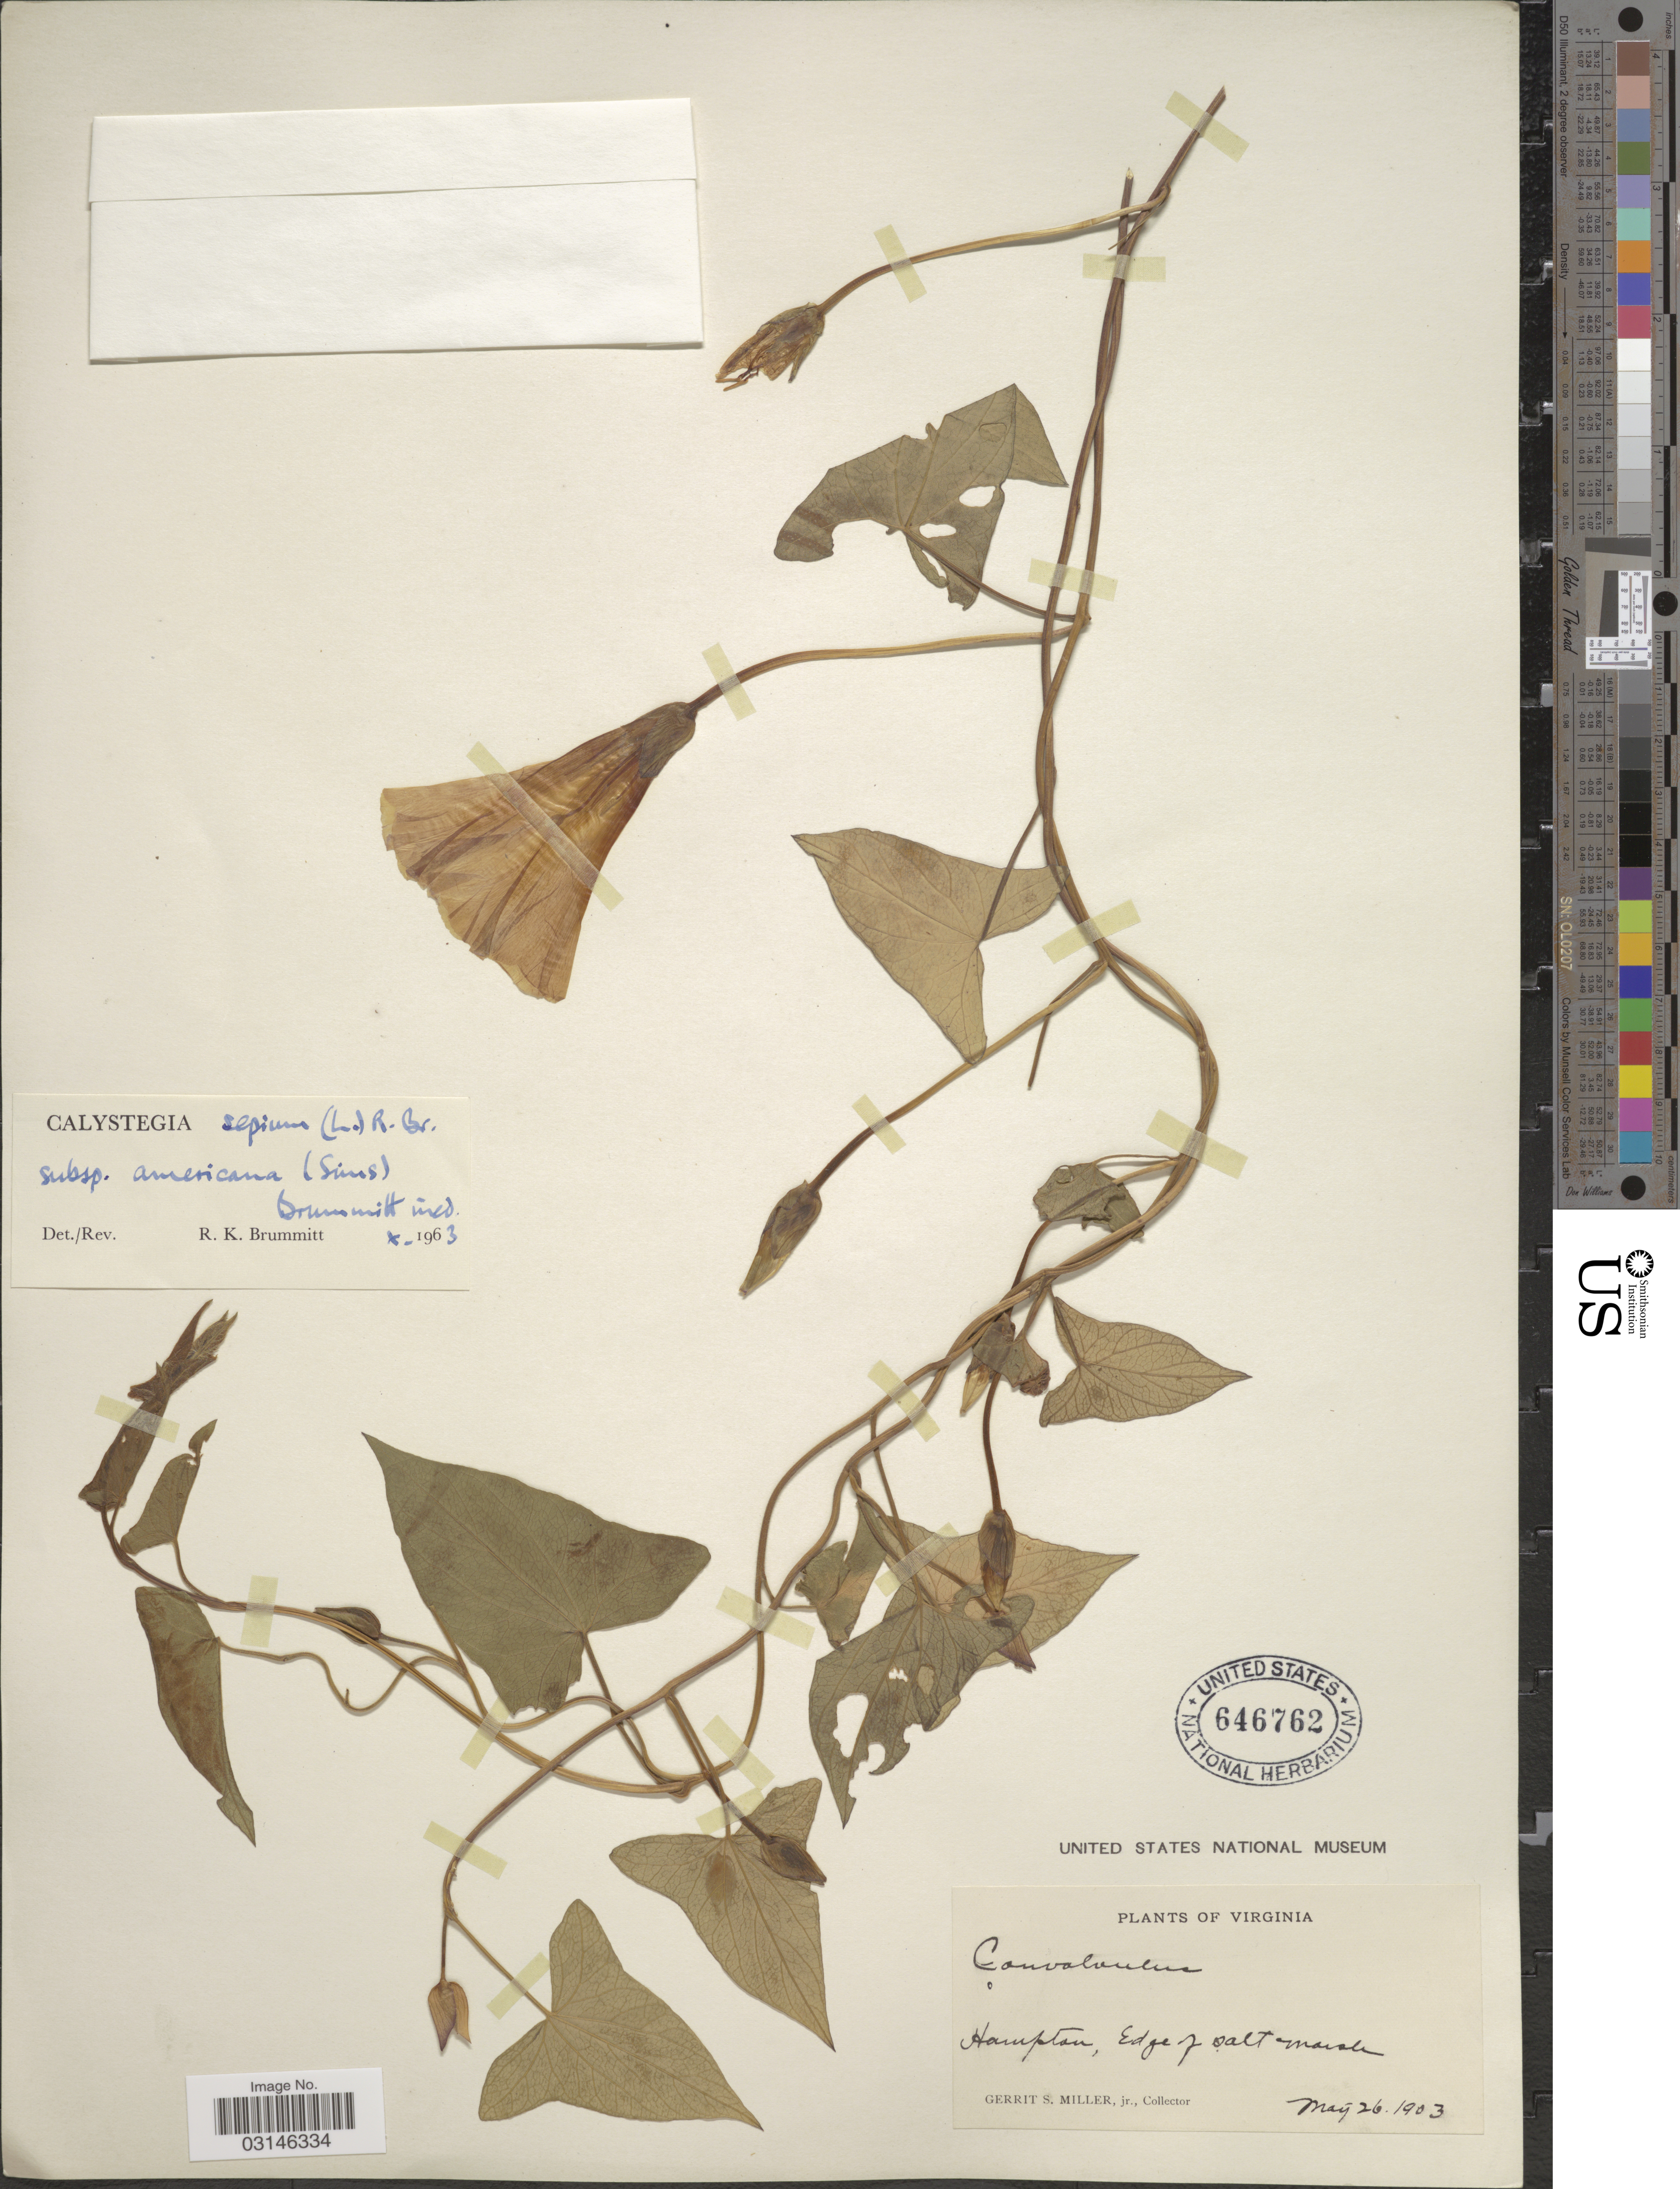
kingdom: Plantae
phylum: Tracheophyta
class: Magnoliopsida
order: Solanales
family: Convolvulaceae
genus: Calystegia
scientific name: Calystegia sepium subsp. americana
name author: (Sims) Brummitt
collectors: G. S. Miller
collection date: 1903-05-26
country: United States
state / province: Virginia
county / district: City of Hampton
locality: Hampton, Edge of salt marsh.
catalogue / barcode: US 646762